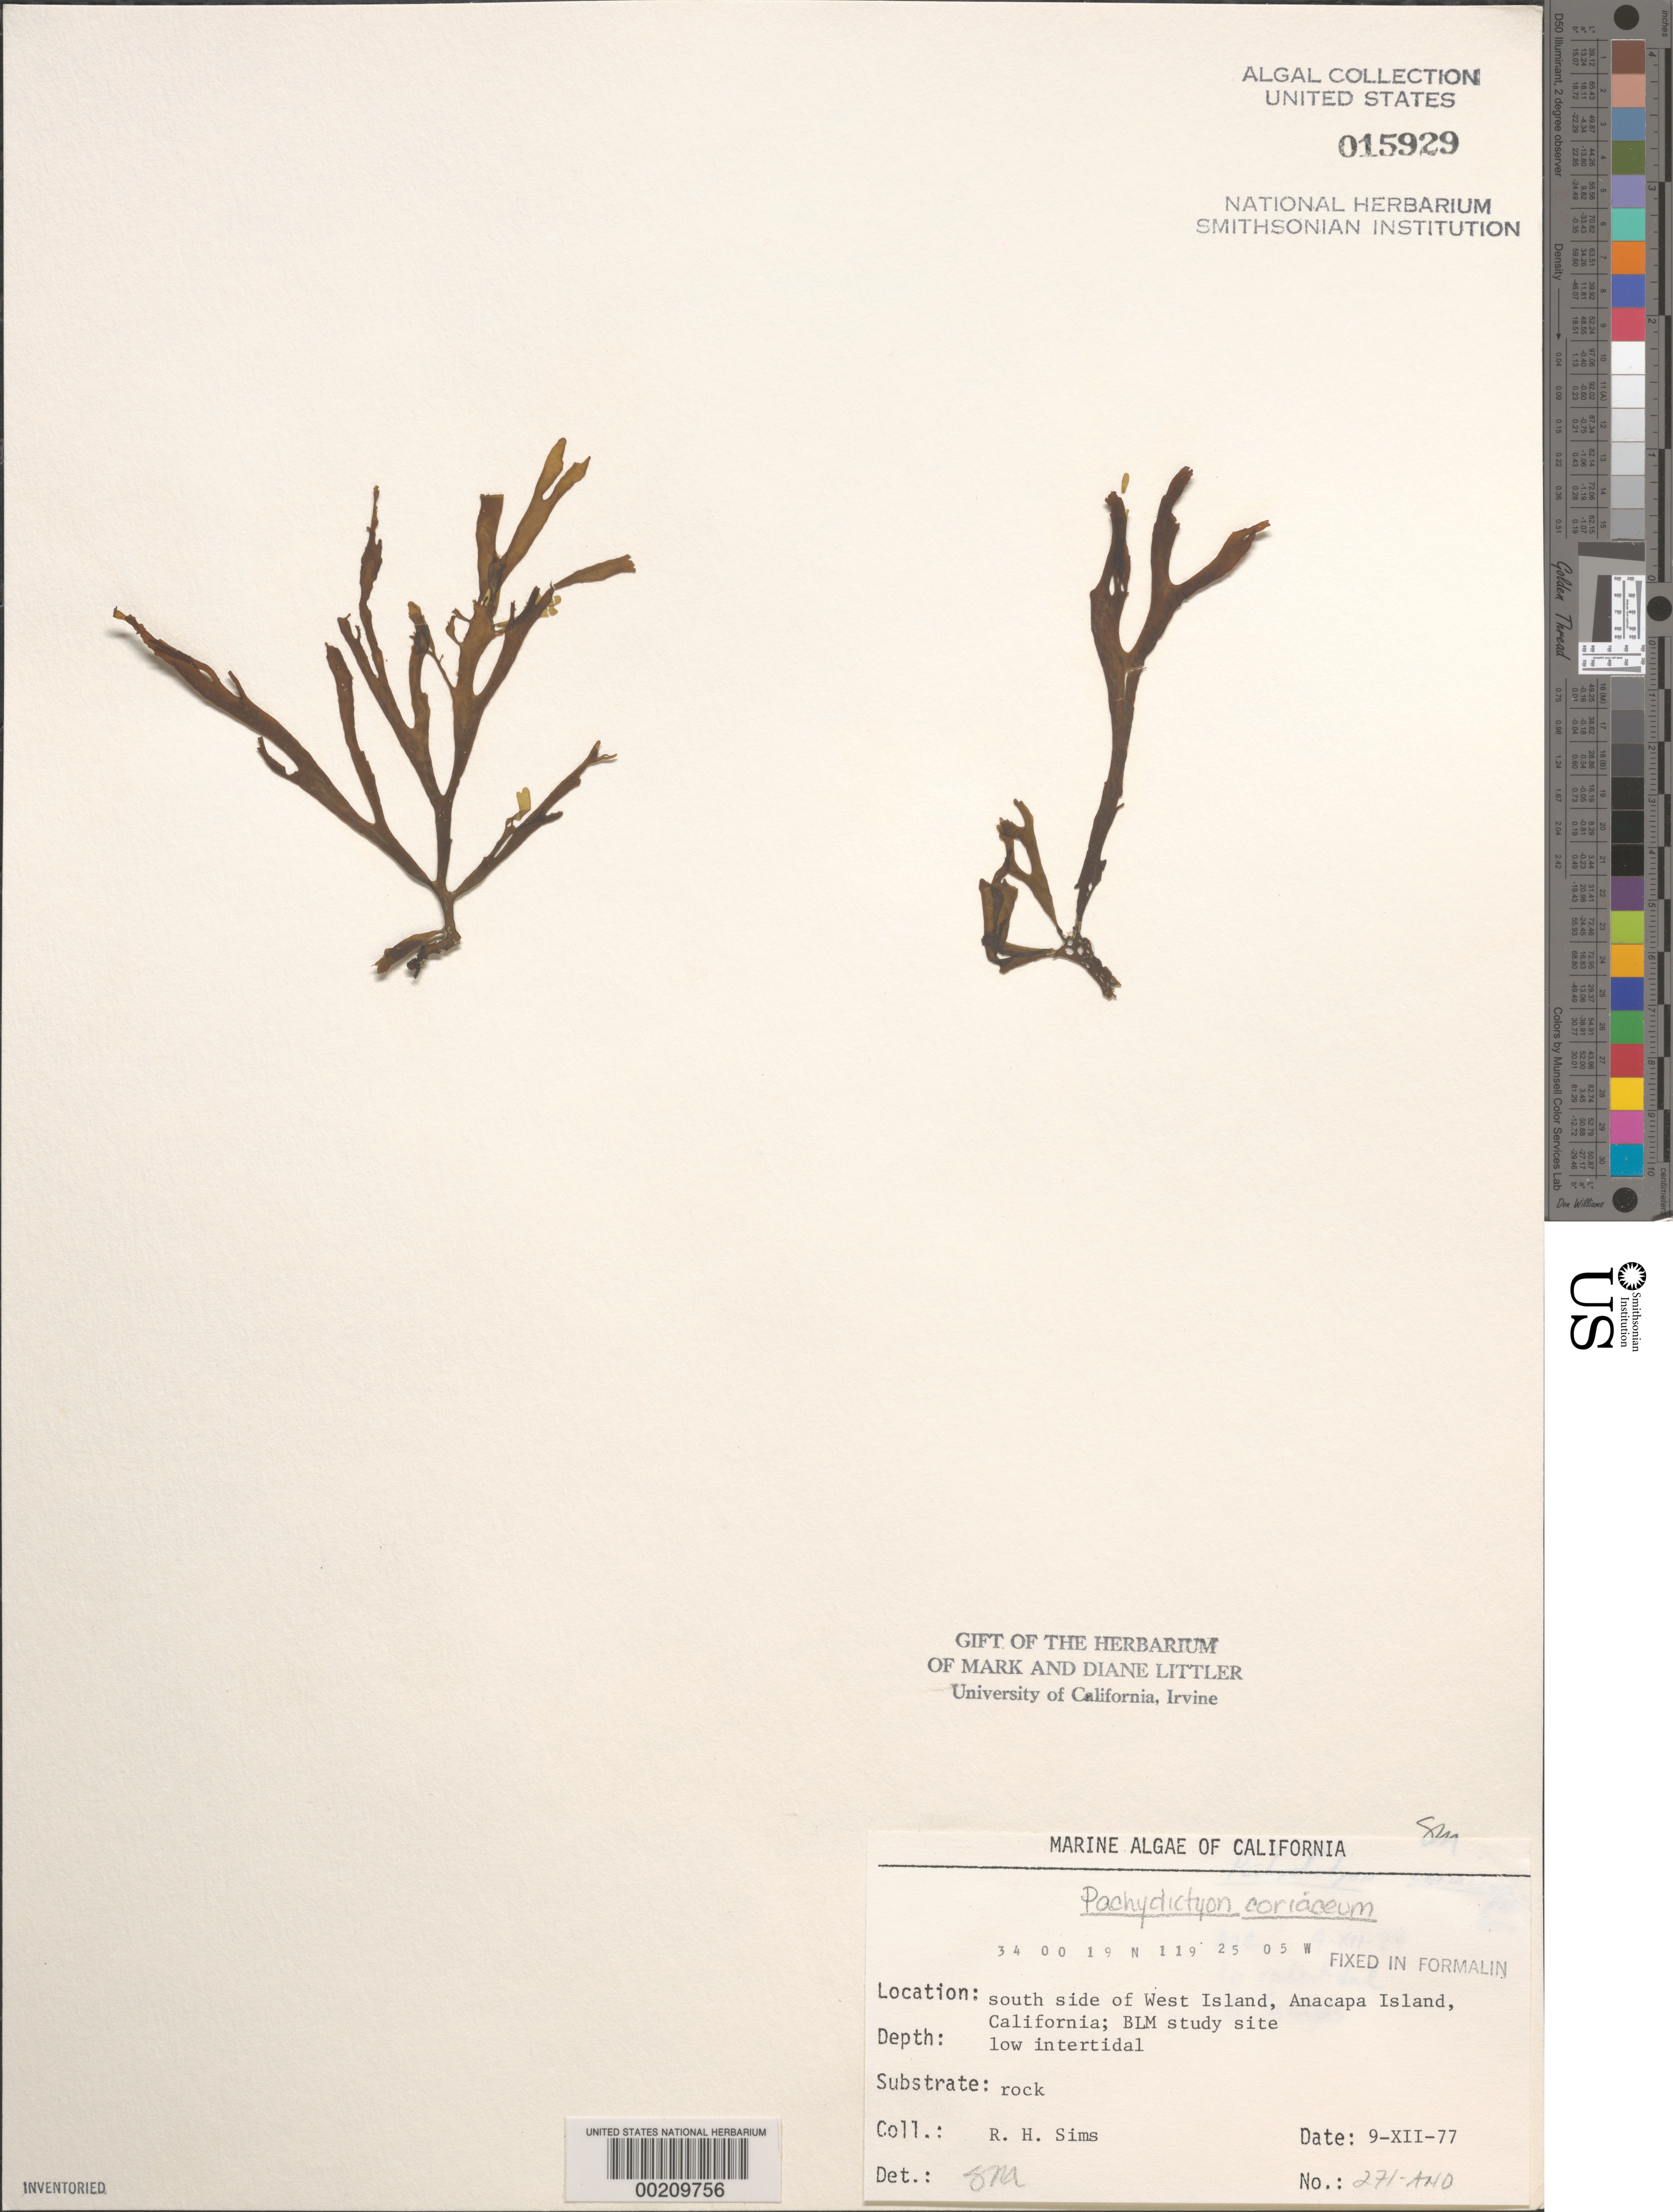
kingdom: Chromista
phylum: Ochrophyta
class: Phaeophyceae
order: Dictyotales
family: Dictyotaceae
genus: Pachydictyon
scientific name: Pachydictyon coriaceum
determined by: Murray, S. N.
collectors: R. H. Sims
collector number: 271-ANO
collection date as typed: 09 Dec 1977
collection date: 1977-12-09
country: United States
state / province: California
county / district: Ventura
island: Anacapa Island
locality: South side of west island, near Cat Rock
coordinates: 34 00 19 N, 119 25 05 W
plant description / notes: BLM-SOCALBIGHT Rocky Intertidal Survey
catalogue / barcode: US 15929